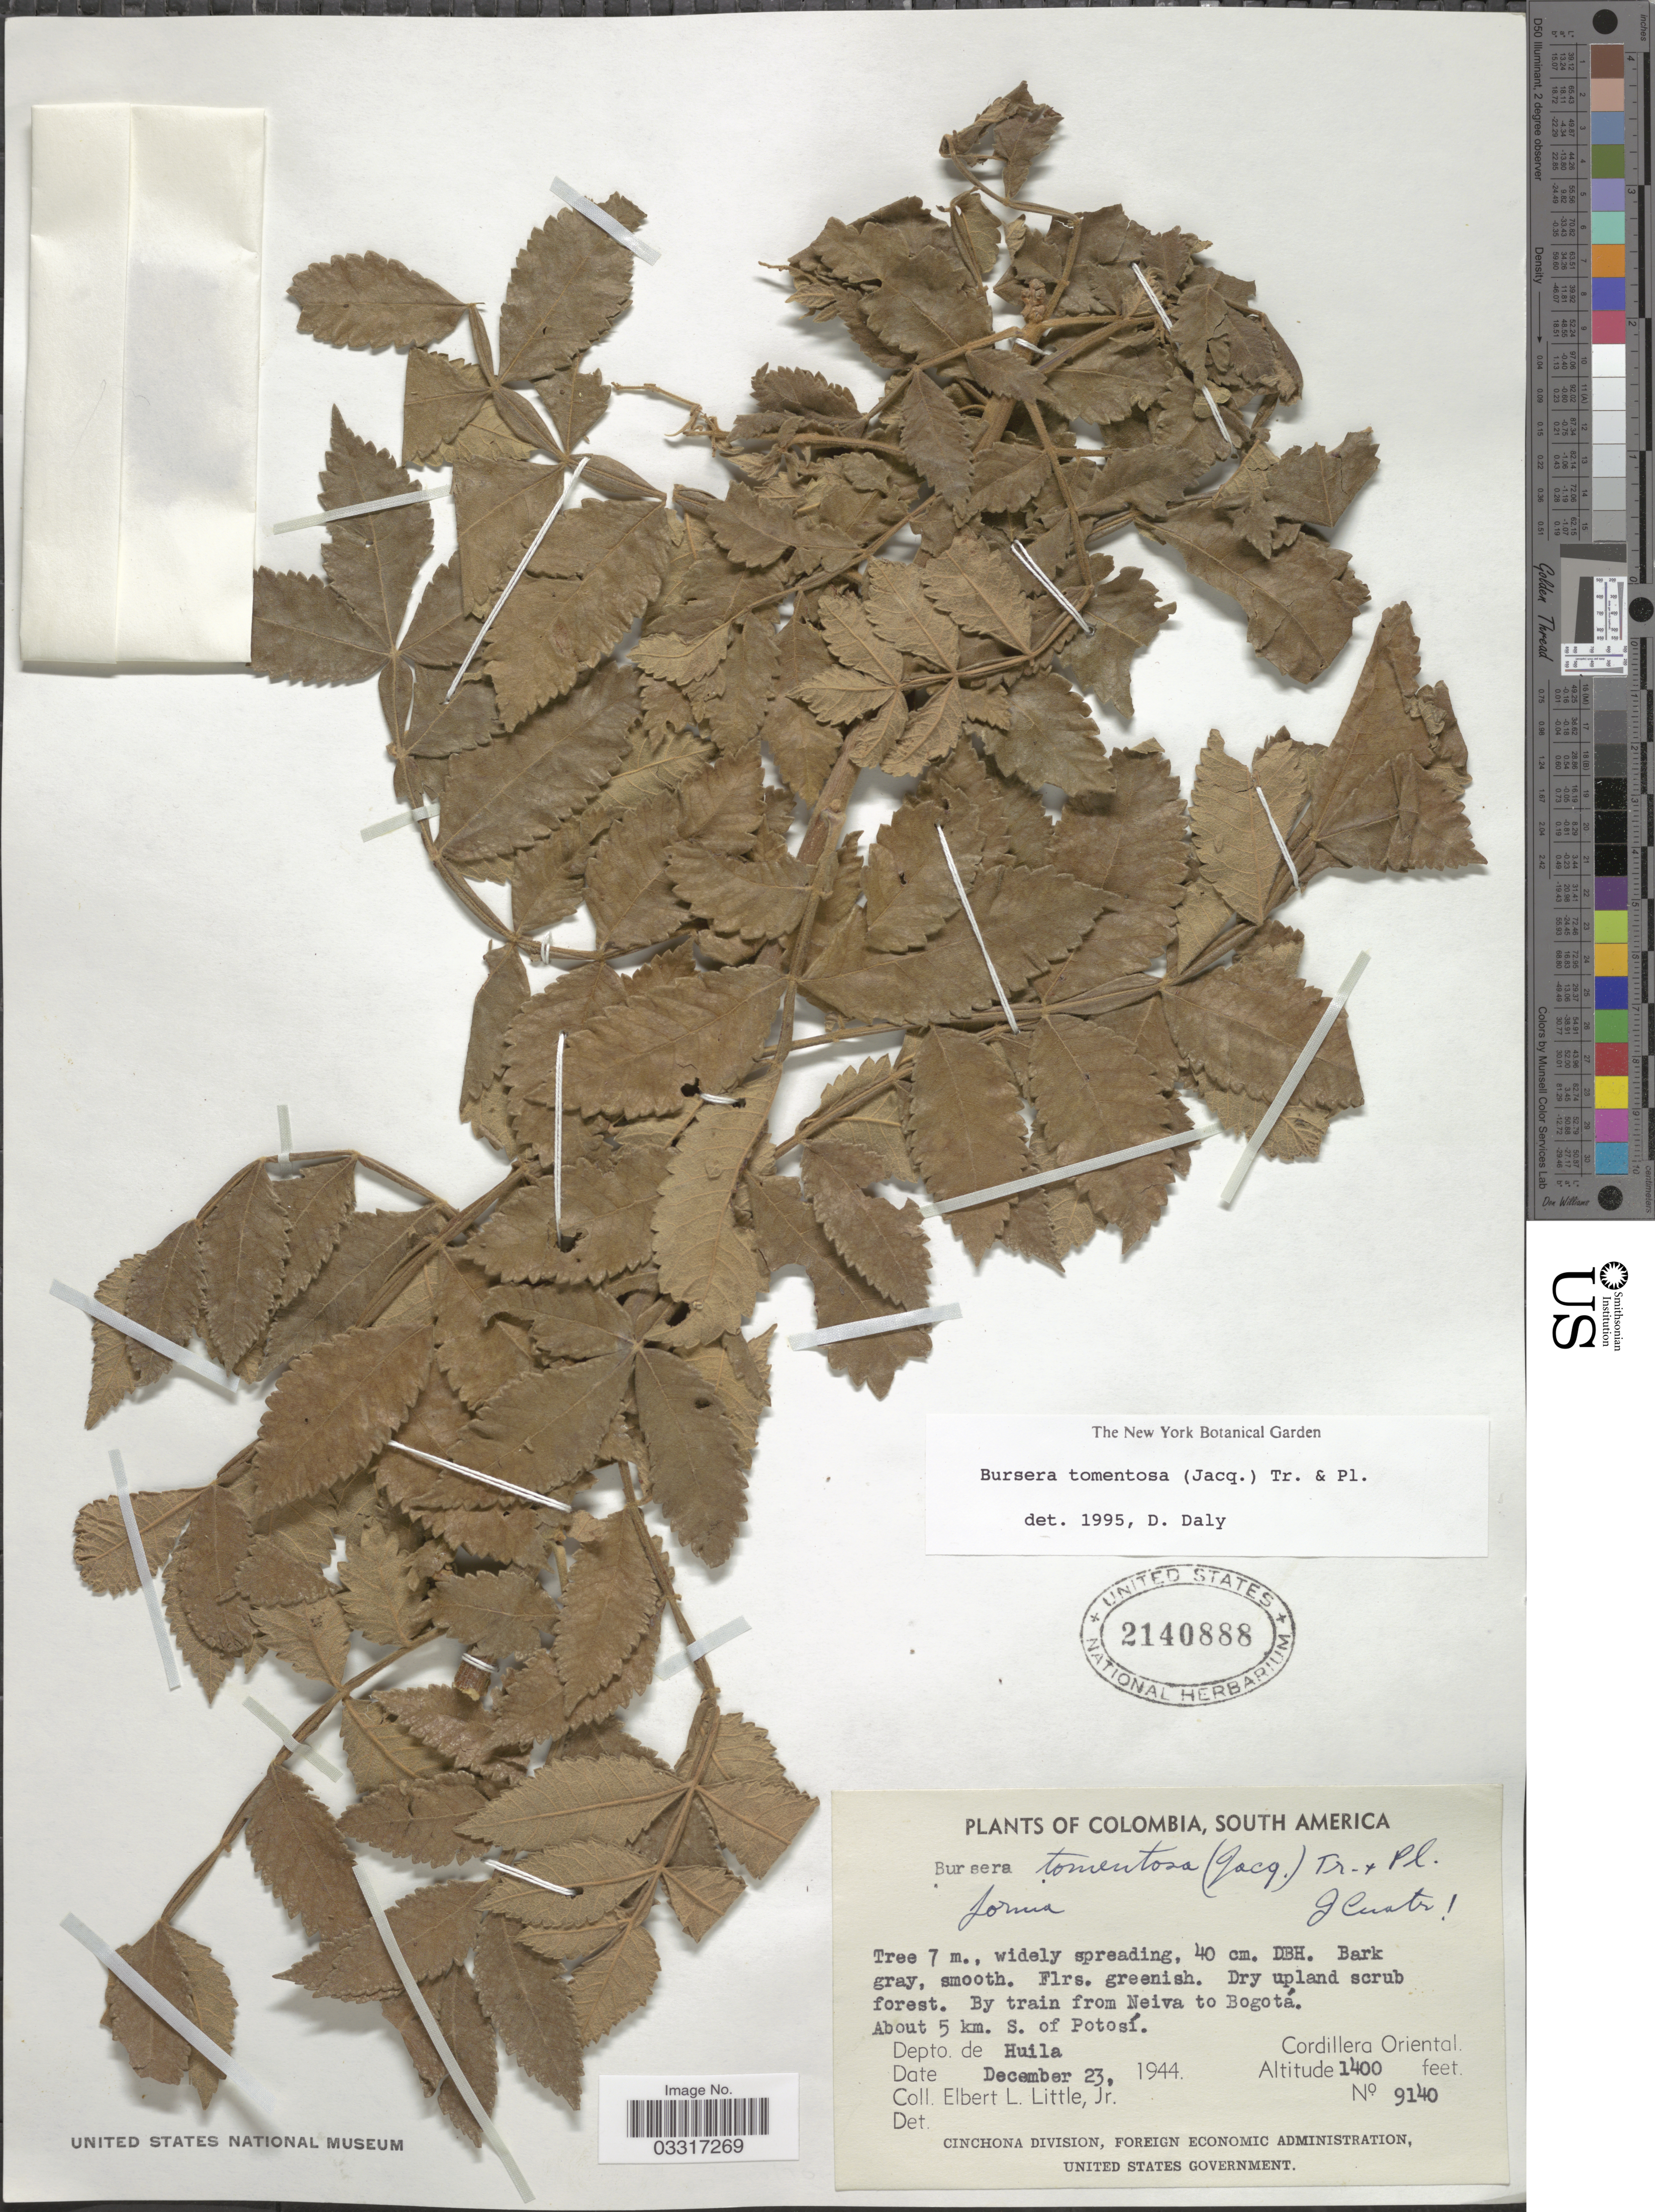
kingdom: Plantae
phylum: Tracheophyta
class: Magnoliopsida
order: Sapindales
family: Burseraceae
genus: Bursera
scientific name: Bursera tomentosa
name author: (Jacq.) Triana & Planch.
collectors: E. L. Little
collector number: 9140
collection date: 1944-12-23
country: Colombia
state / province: Huila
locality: By train from Neiva to Bogotá. About 5 km. S. of Potosí. Depto. de Huila. Cordillera Oriental.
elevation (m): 427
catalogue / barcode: US 2140888